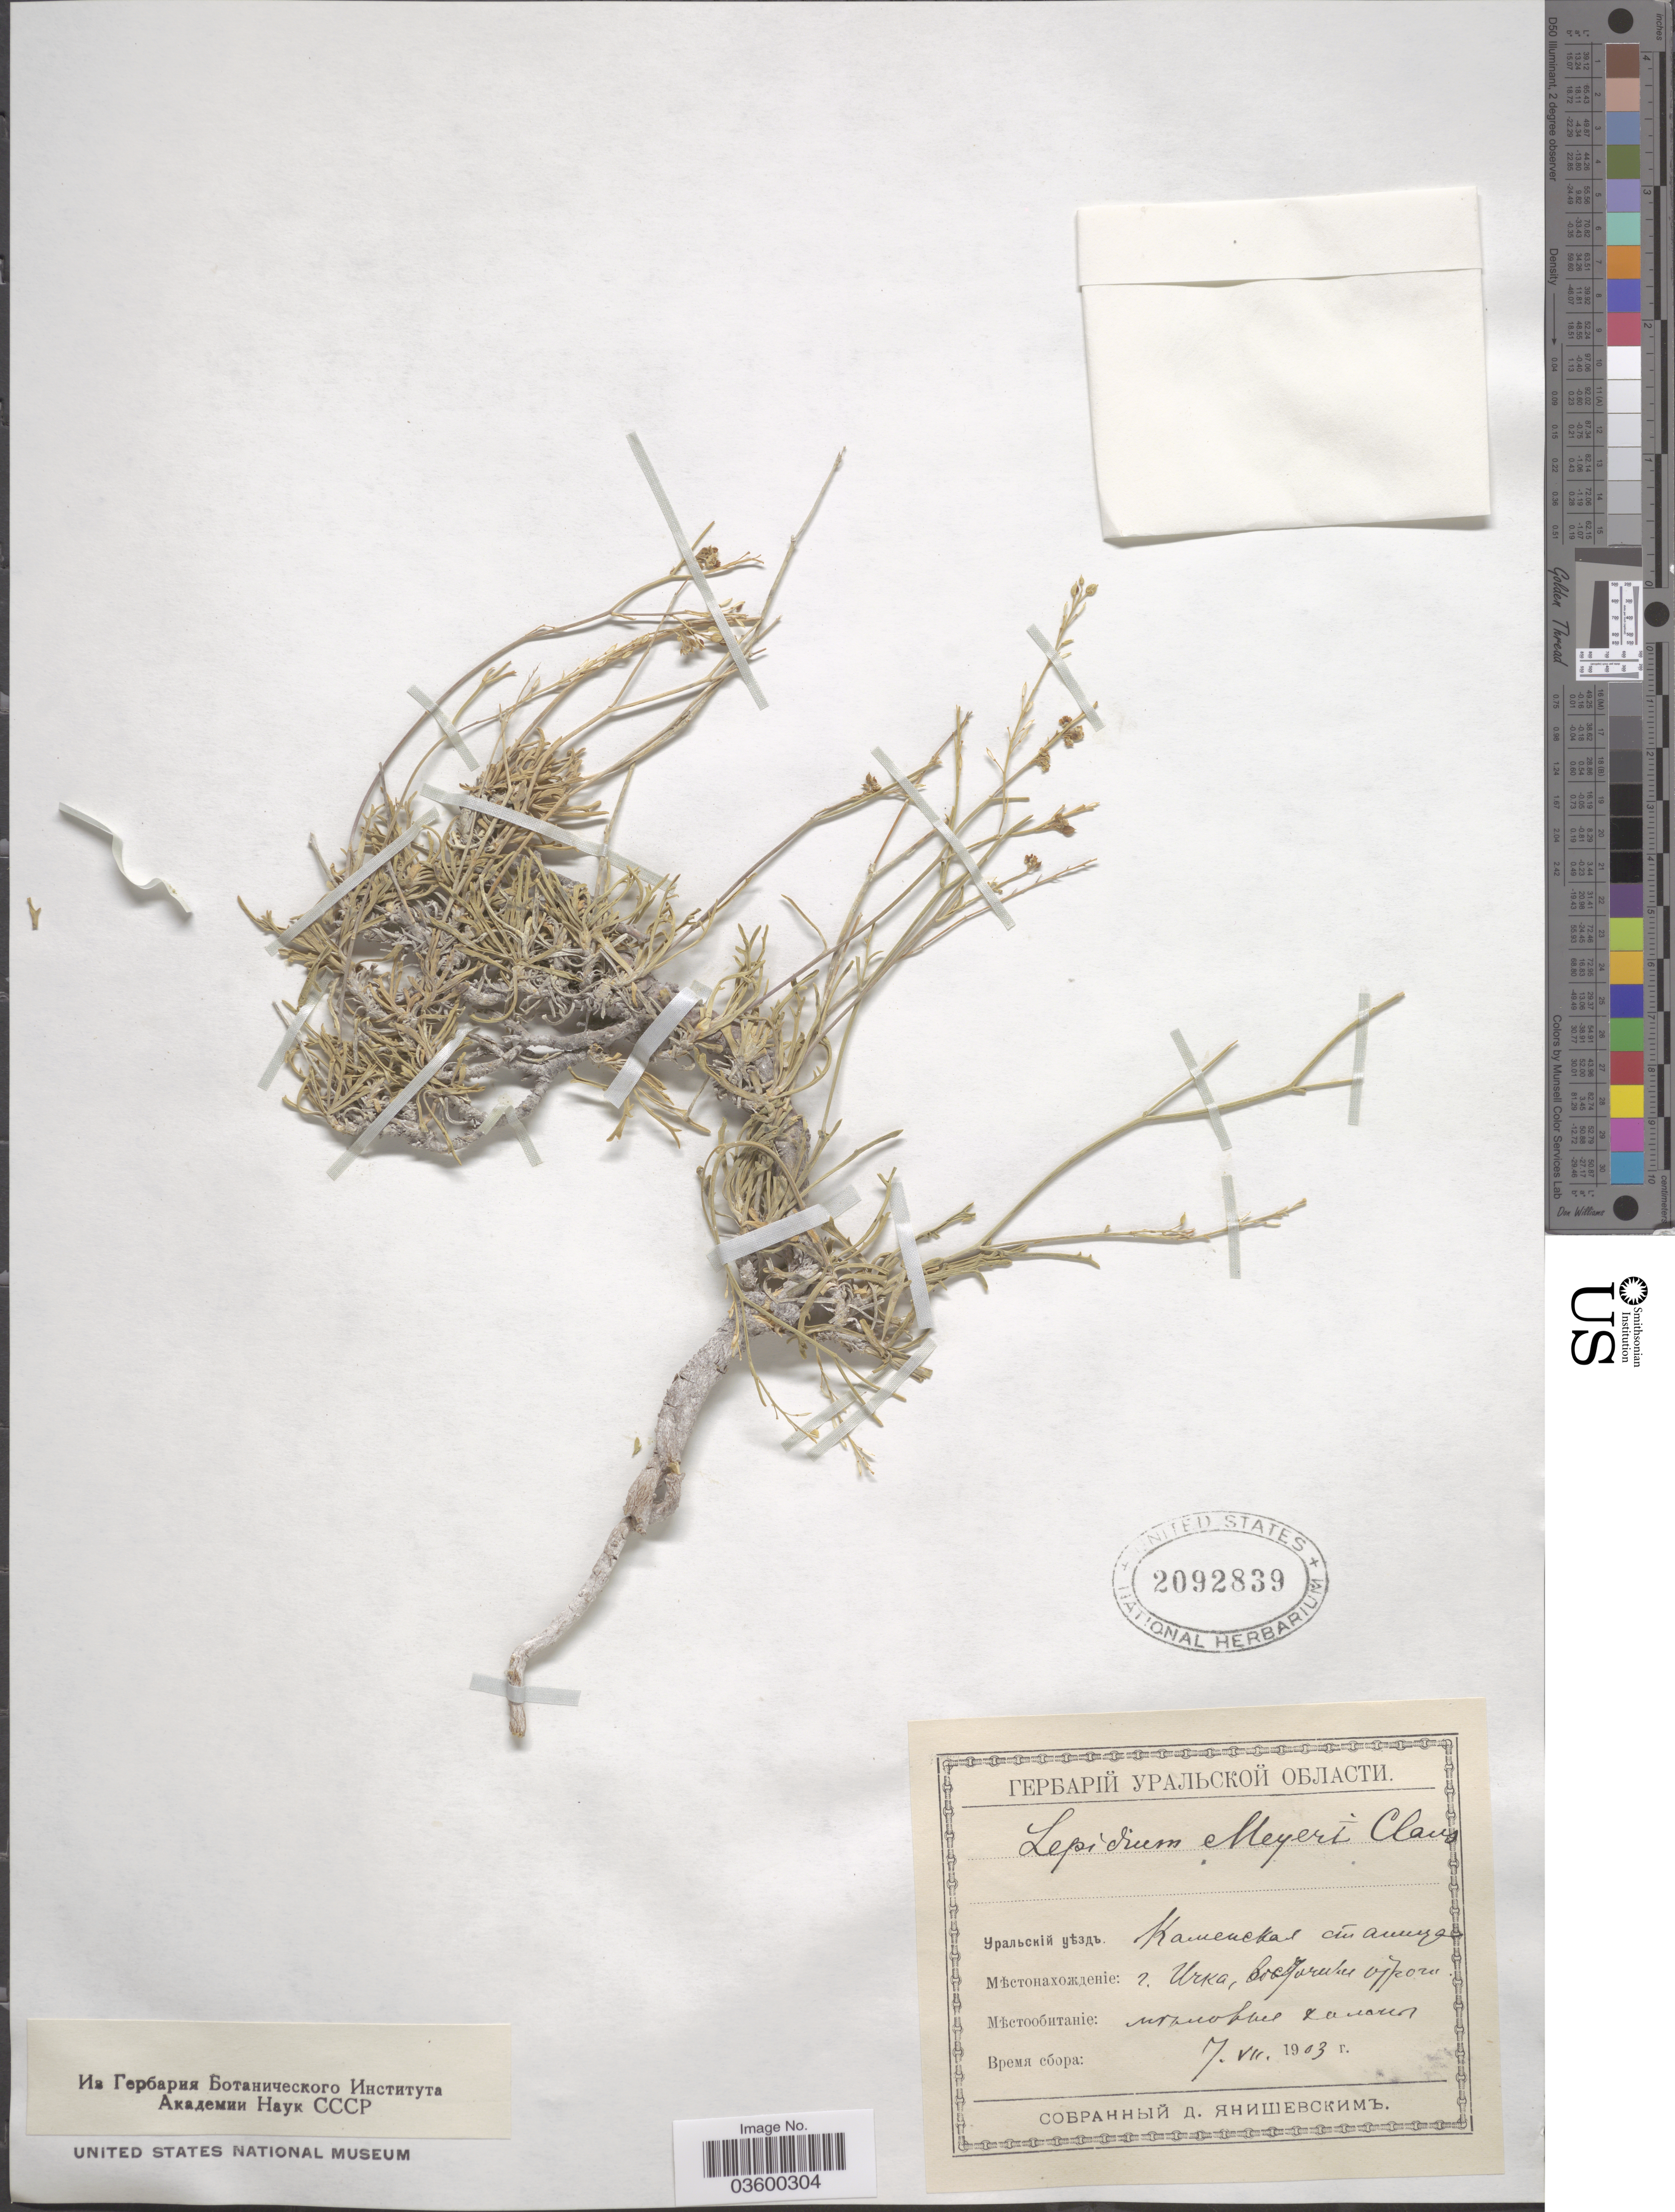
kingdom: Plantae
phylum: Tracheophyta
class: Magnoliopsida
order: Brassicales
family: Brassicaceae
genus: Lepidium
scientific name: Lepidium meyeri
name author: Claus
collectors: D. Yanishevskiy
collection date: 1903-07-07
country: Kazakhstan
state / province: West Kazakhstan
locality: Gora Ichka.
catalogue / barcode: US 2092839